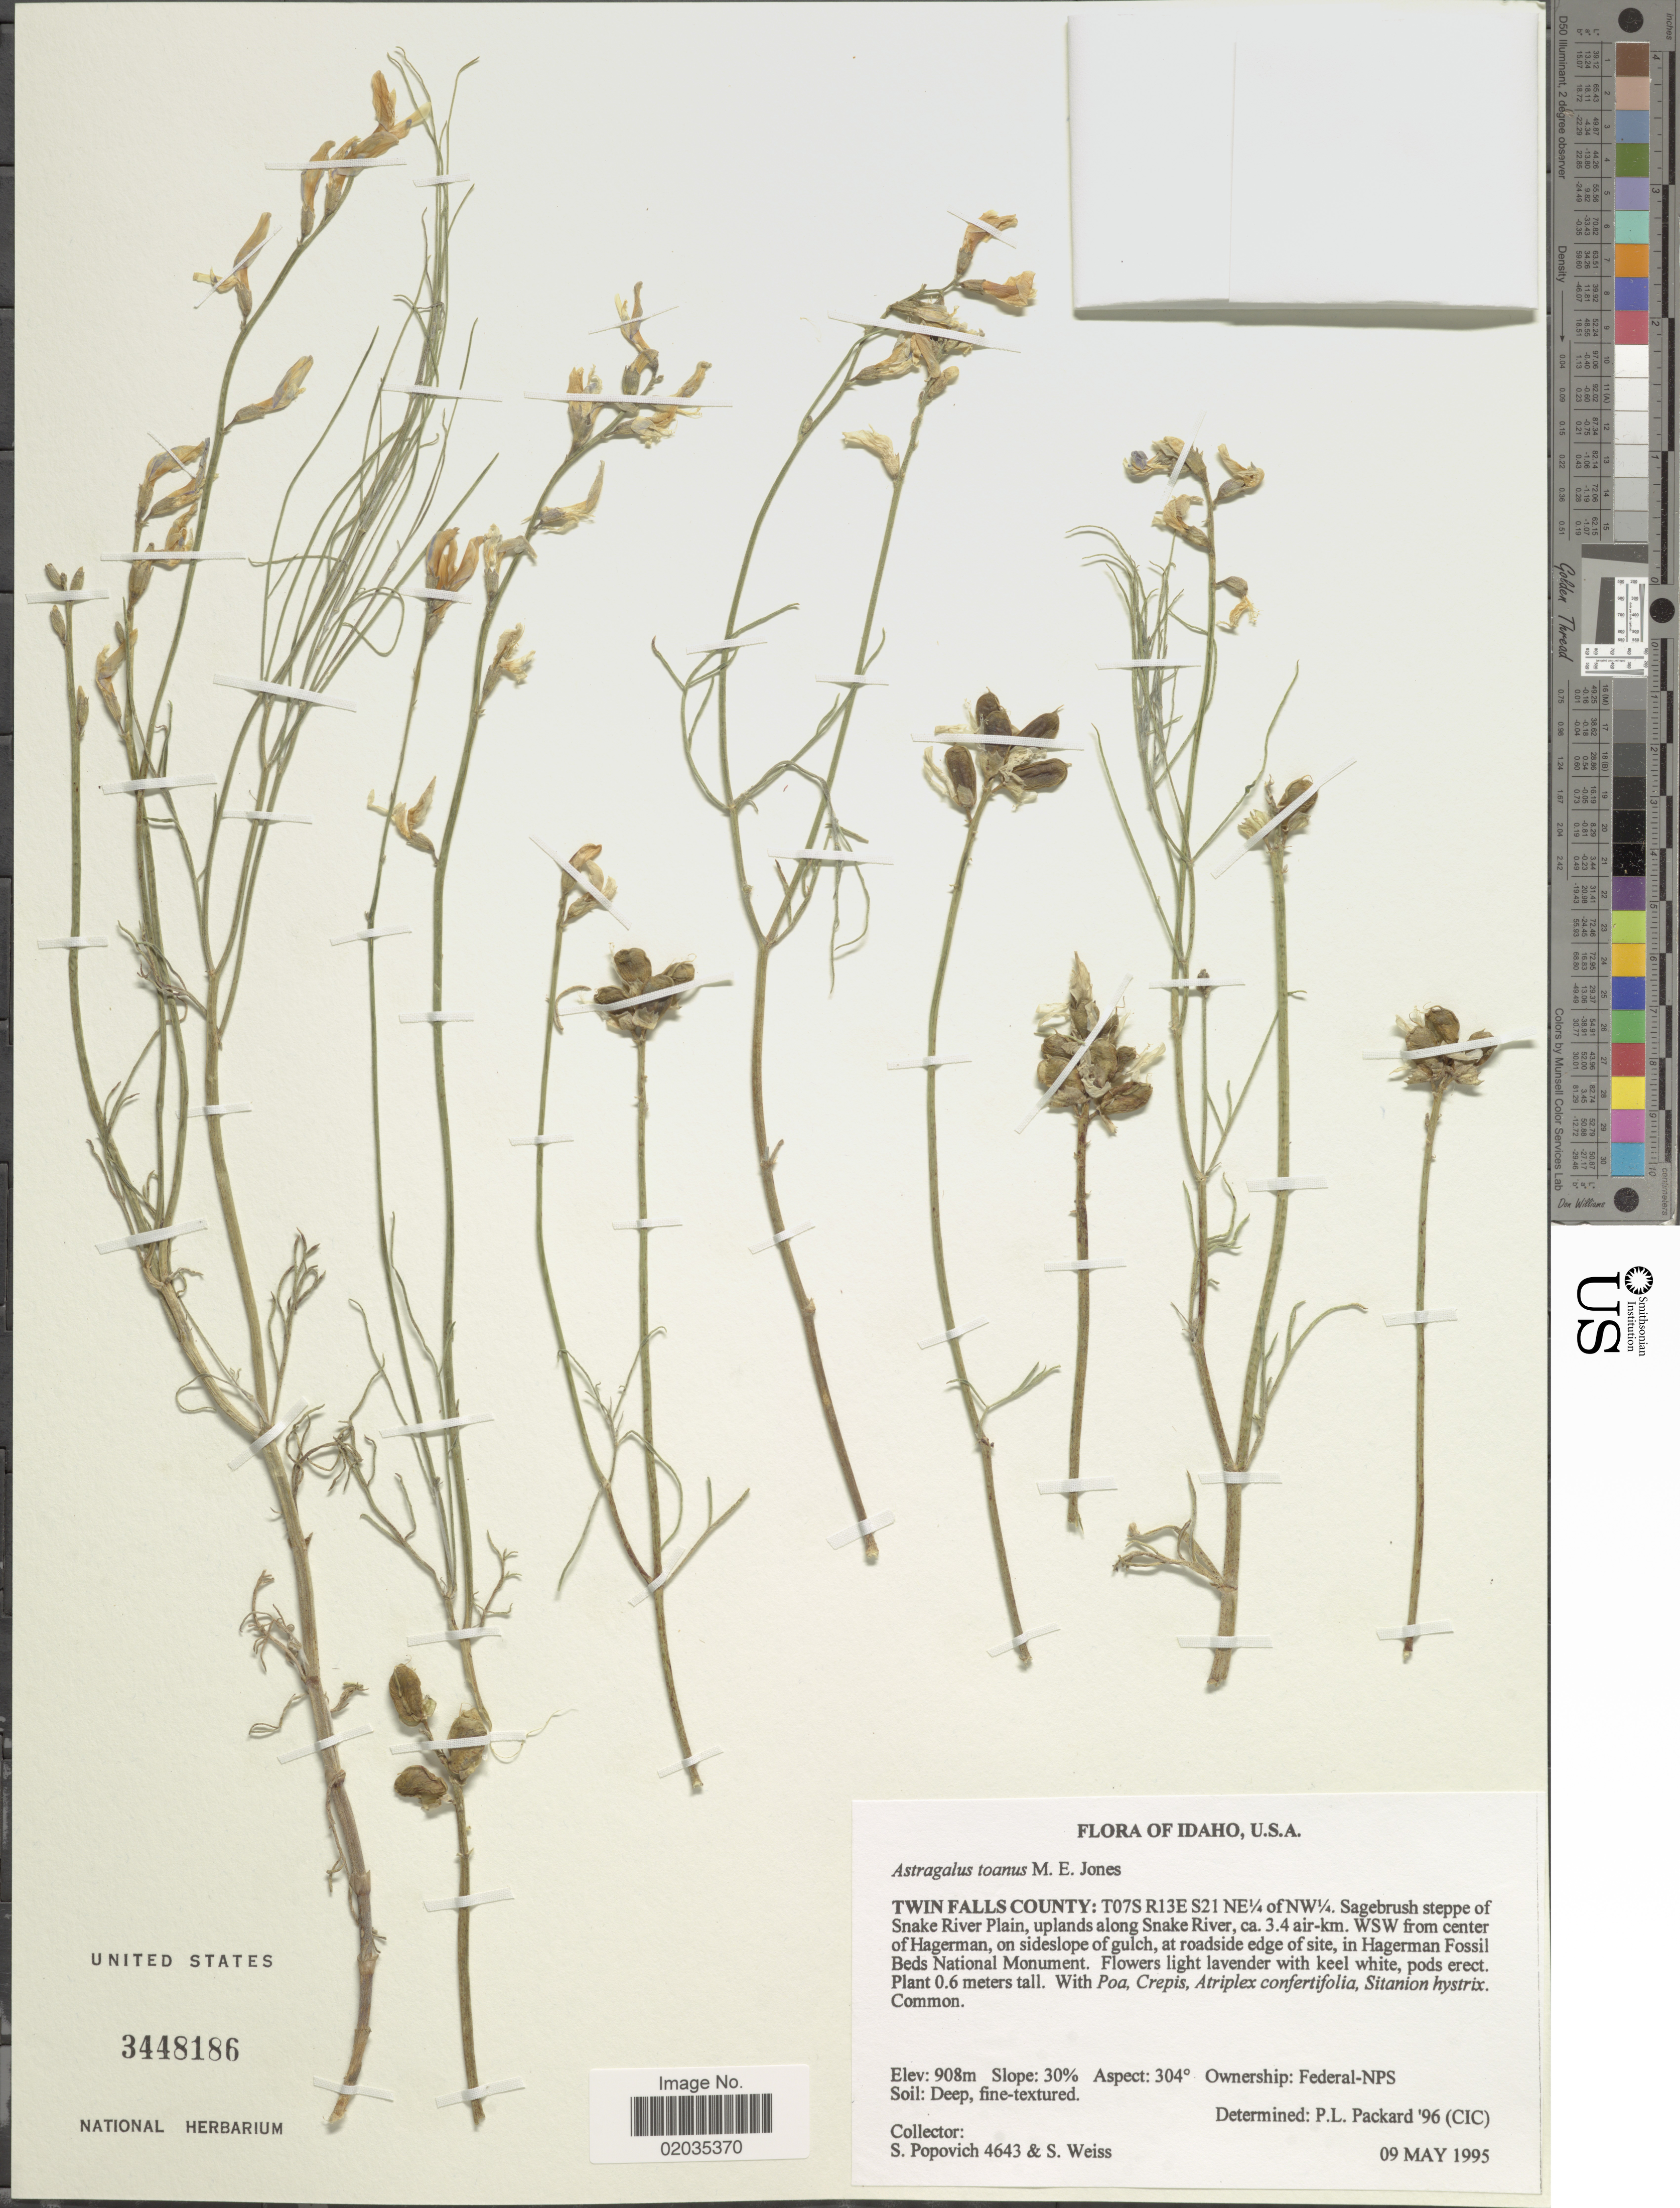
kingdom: Plantae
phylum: Tracheophyta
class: Magnoliopsida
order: Fabales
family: Fabaceae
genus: Astragalus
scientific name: Astragalus toanus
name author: M.E. Jones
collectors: S. Popovich & S. Weiss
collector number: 4643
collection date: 1995-05-09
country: United States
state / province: Idaho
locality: Twin Falls County: T07S R13E S21 NE¼ of NW¼. Snake River Plain, uplands along Snake River, ca. 3.4 air-km. WSW from center of Hagerman, in Hagerman Fossil Beds National Monument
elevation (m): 908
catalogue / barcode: US 3448186